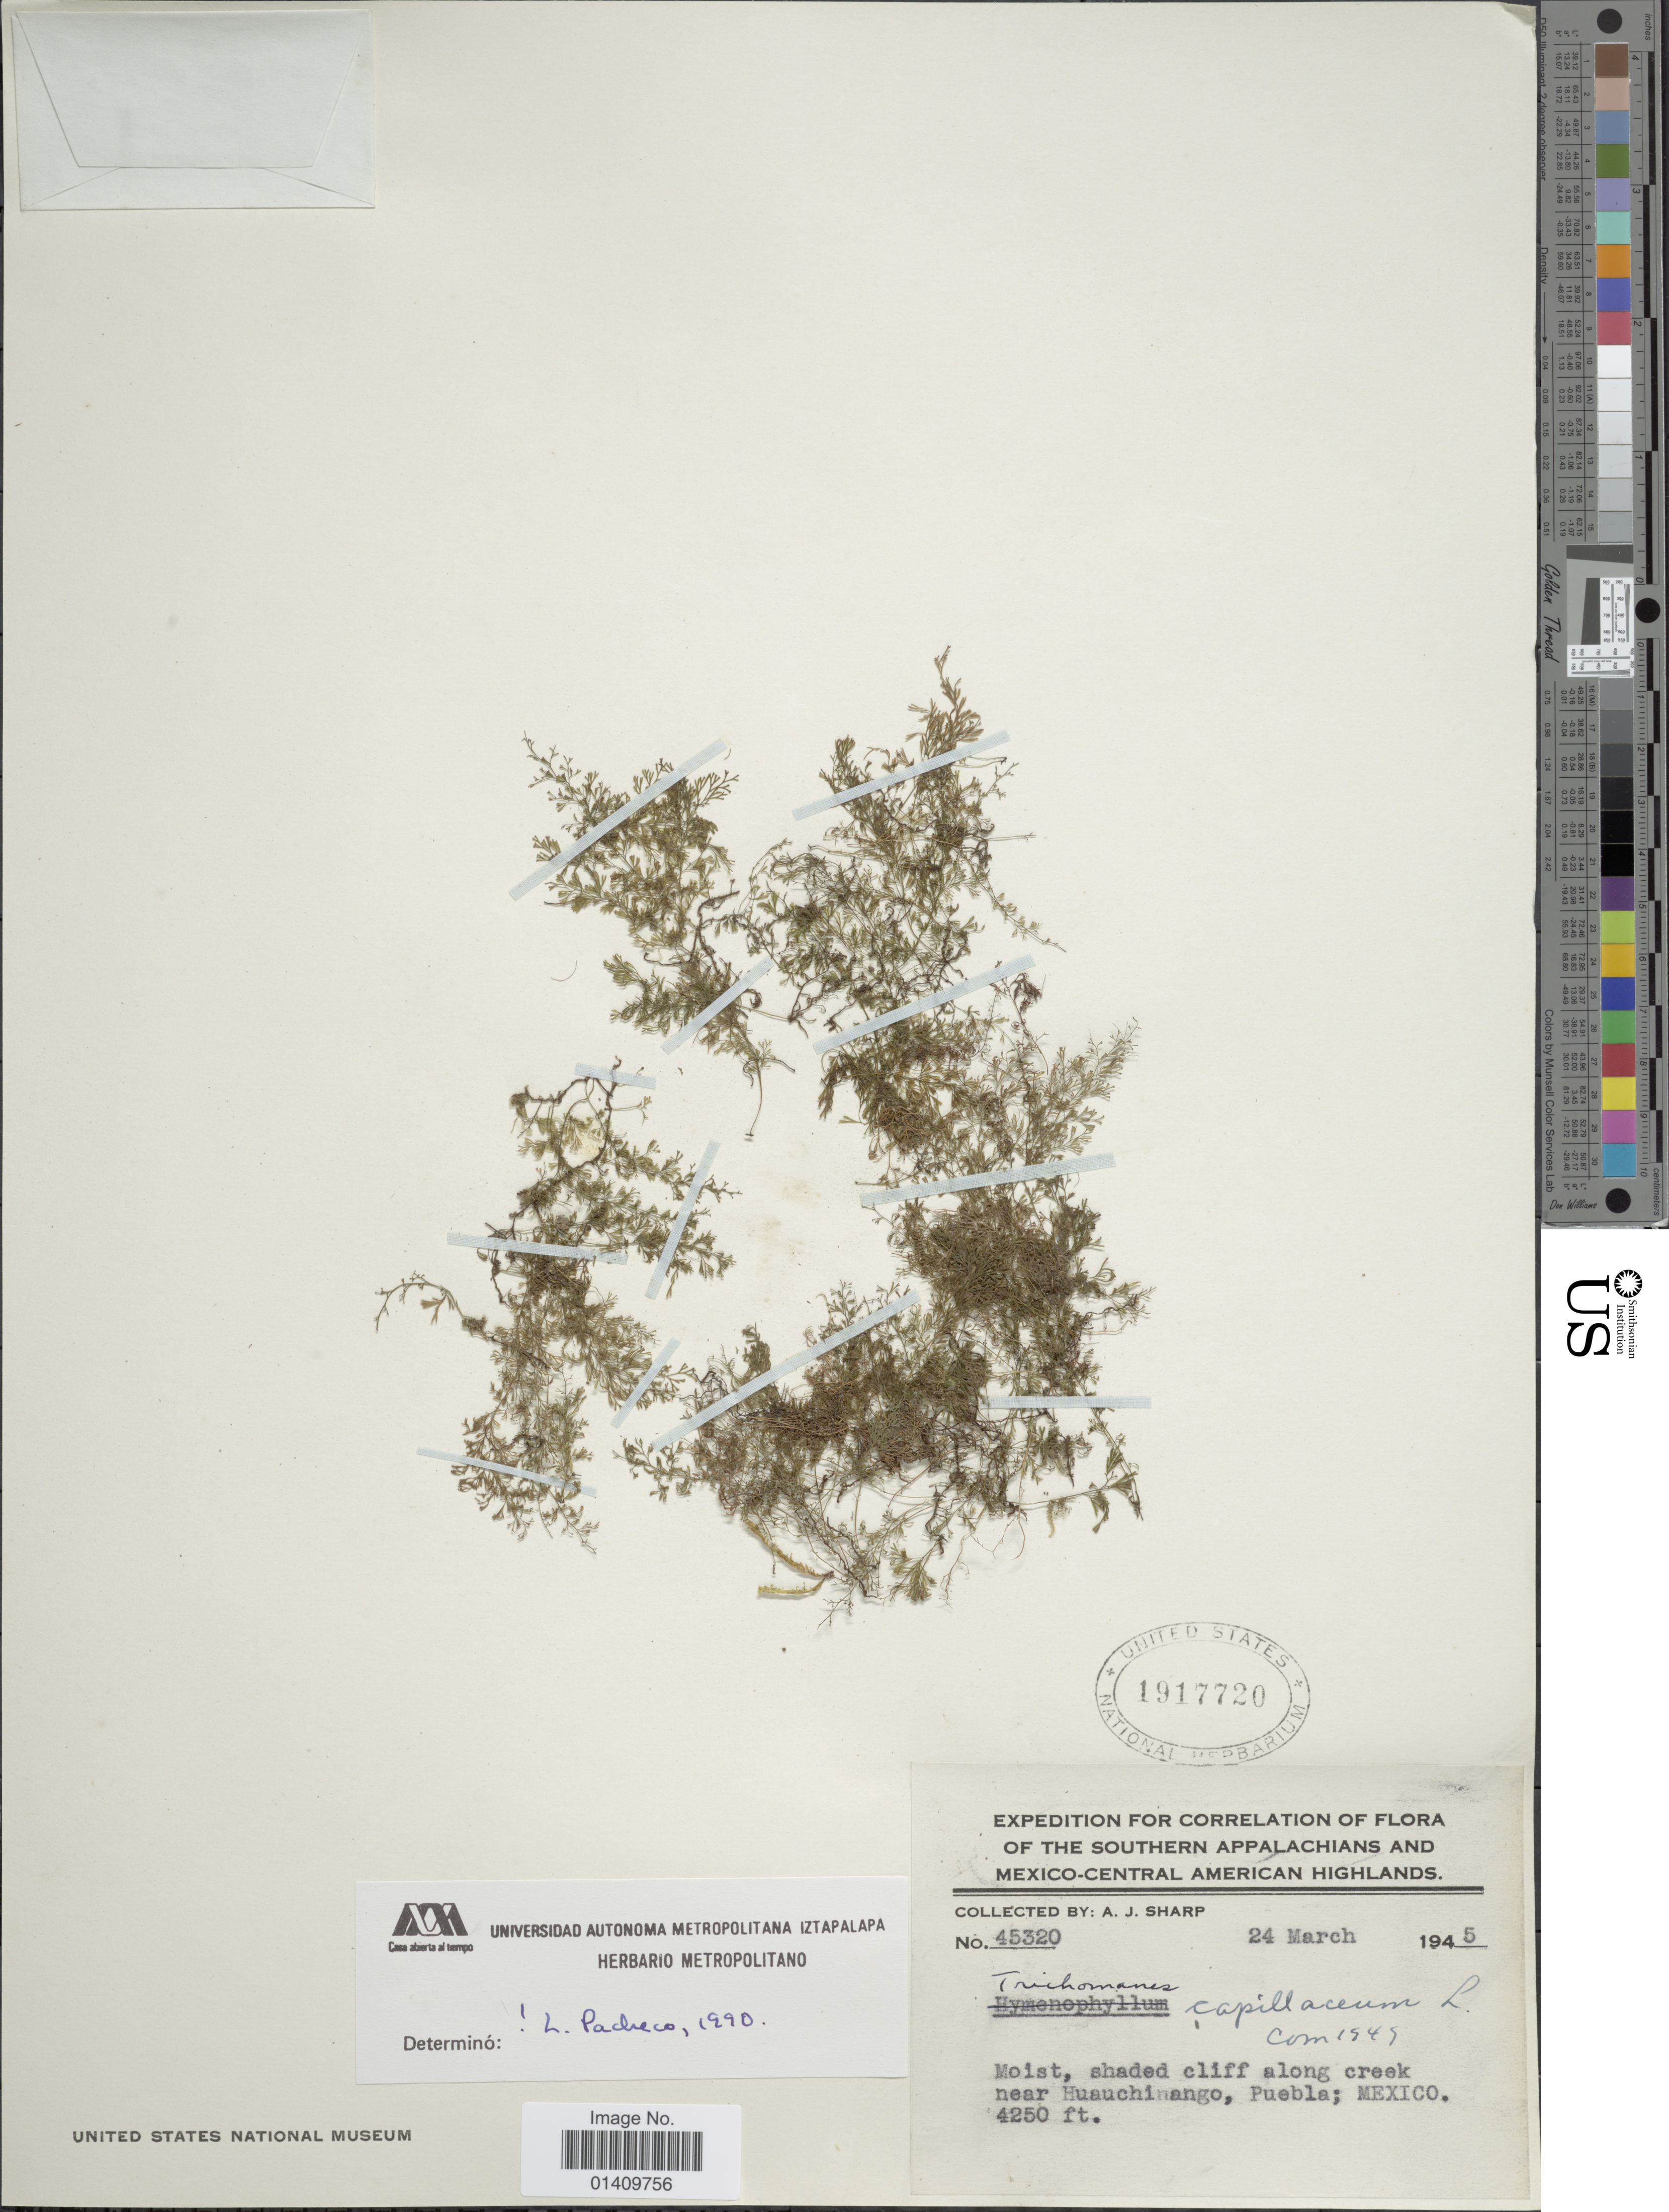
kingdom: Plantae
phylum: Tracheophyta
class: Polypodiopsida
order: Hymenophyllales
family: Hymenophyllaceae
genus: Polyphlebium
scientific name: Polyphlebium capillaceum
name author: (L.) Ebihara & Dubuisson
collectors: A. J. Sharp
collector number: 45320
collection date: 1945-03-24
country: Mexico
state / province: Puebla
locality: Southern Appalchians and mexico-central american highlands, Moist, shaded cliff along creek near Huauchinango Puebla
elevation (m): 1295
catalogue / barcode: US 1917720